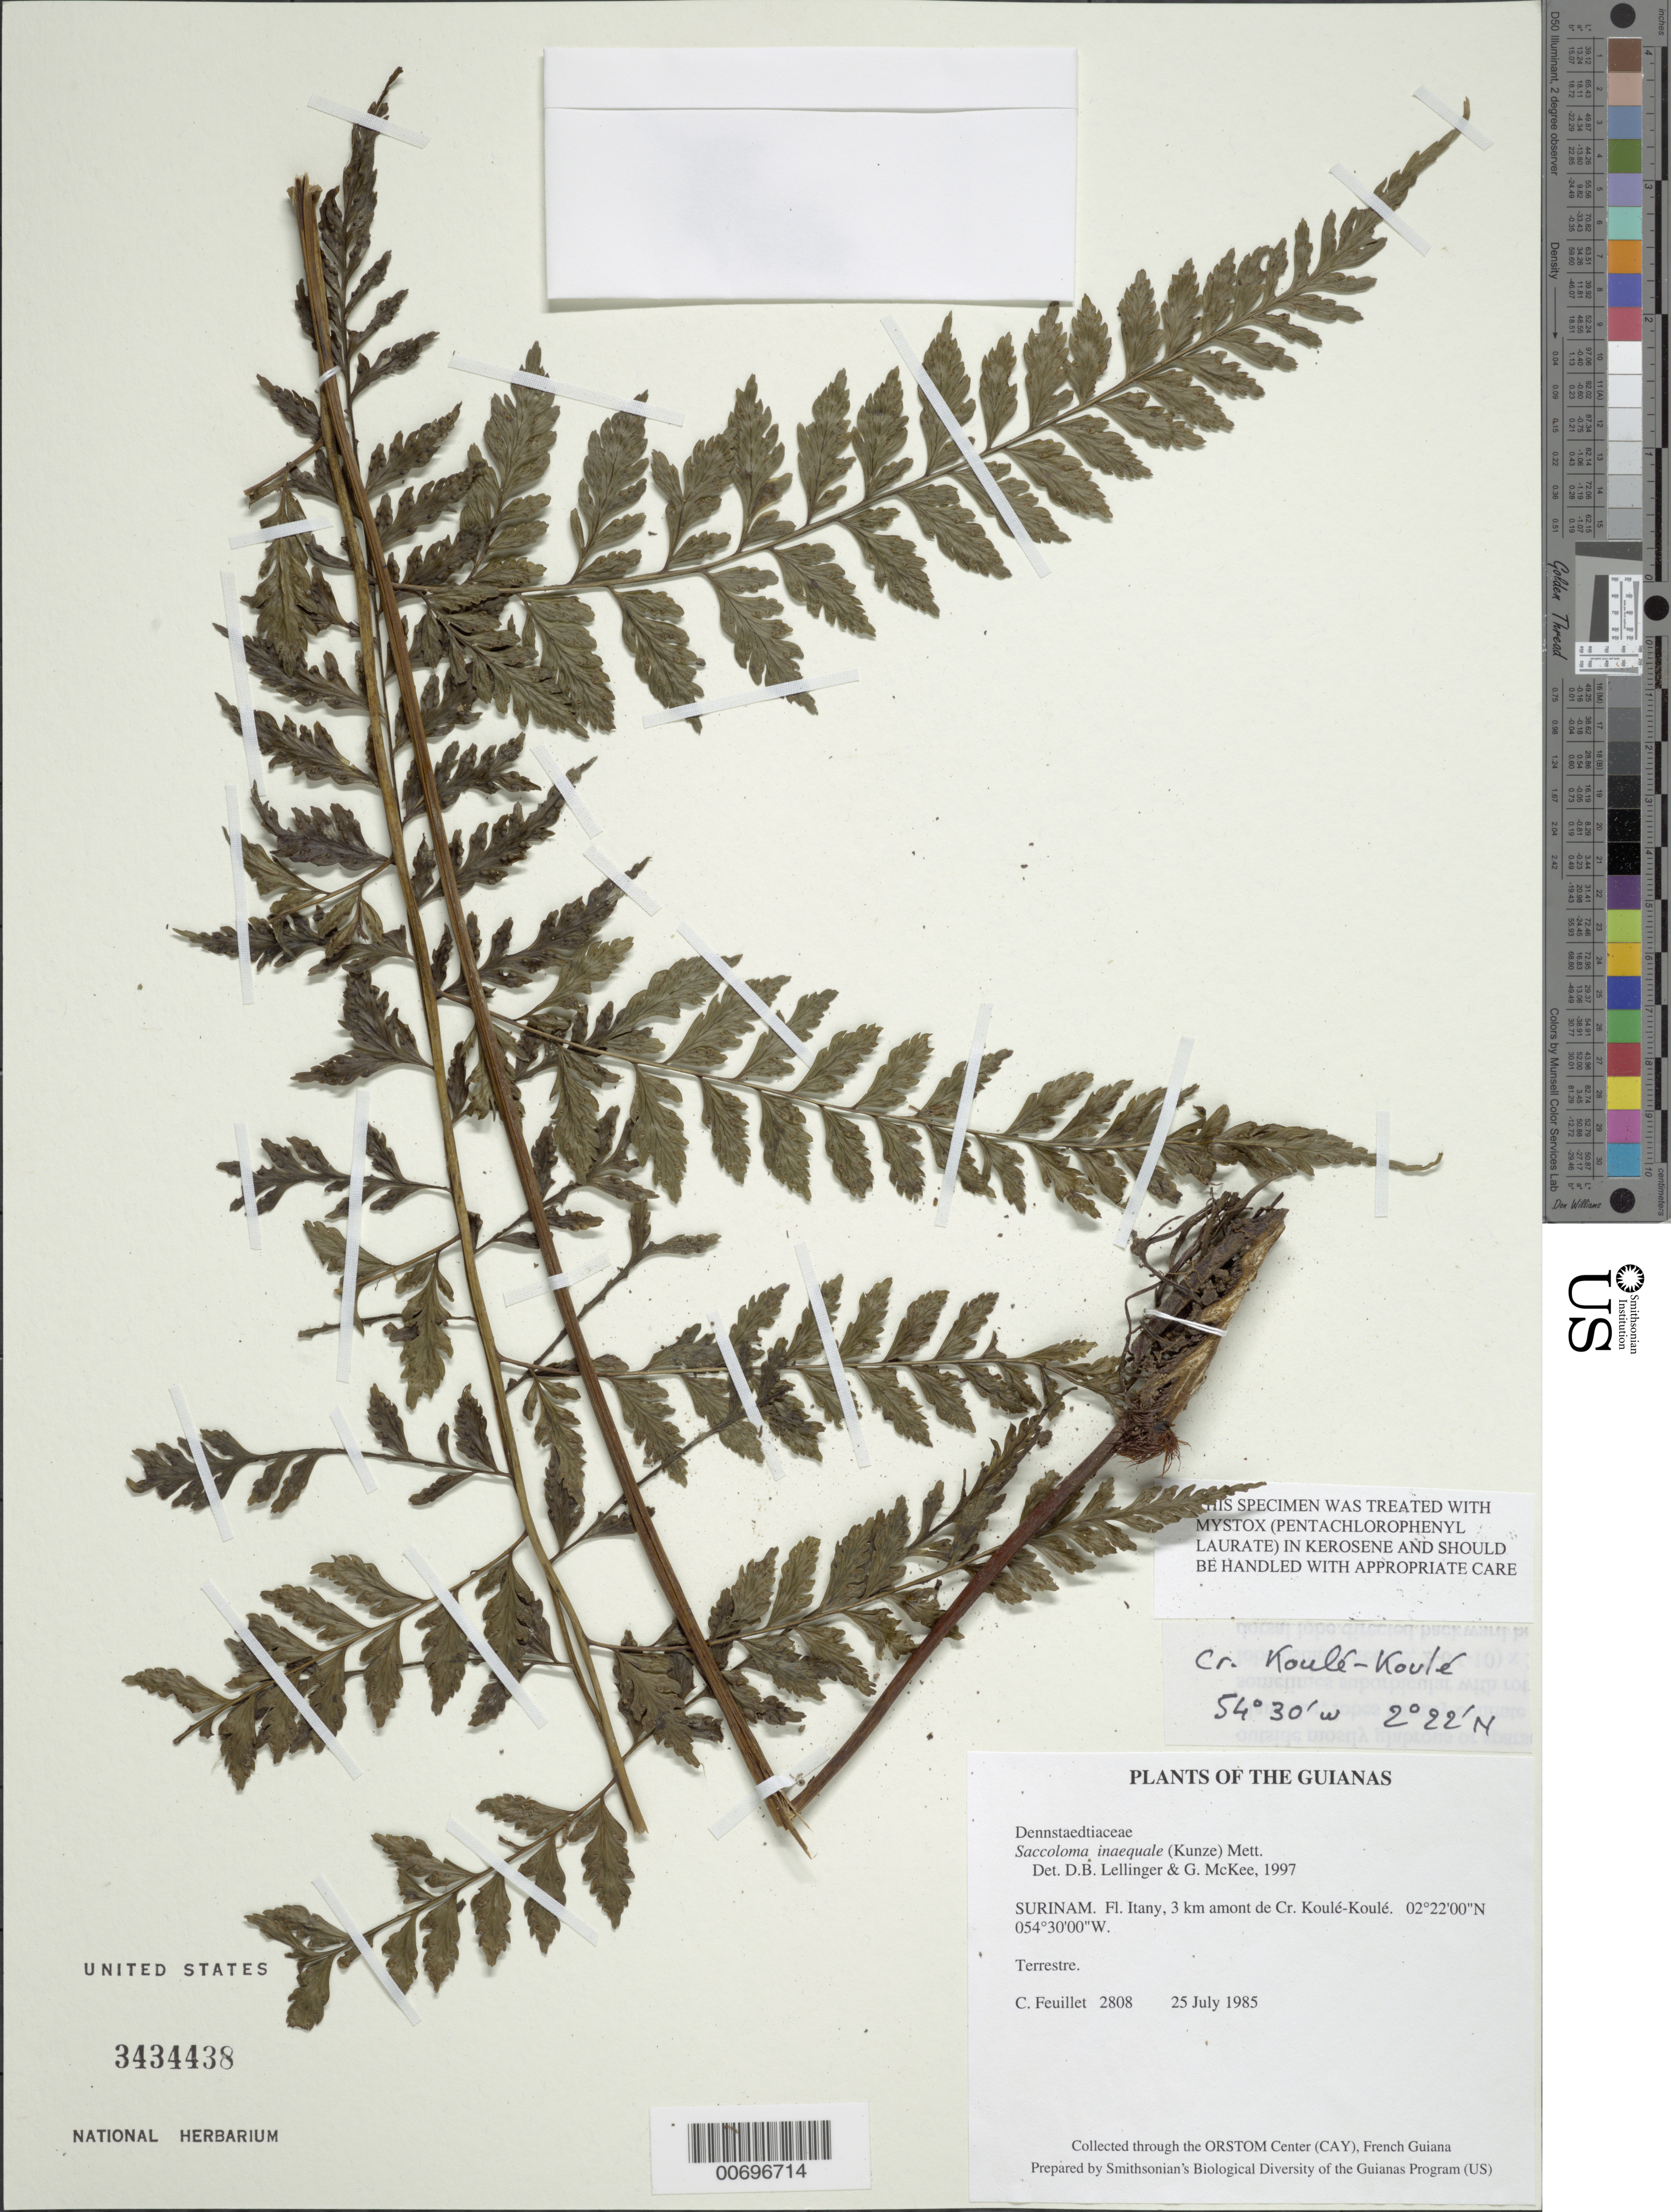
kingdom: Plantae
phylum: Tracheophyta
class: Polypodiopsida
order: Polypodiales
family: Saccolomataceae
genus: Saccoloma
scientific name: Saccoloma inaequale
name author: (Kunze) Mett.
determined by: Lellinger, D. B.; McKee, G. S.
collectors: C. Feuillet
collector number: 2808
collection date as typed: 25 Jul 1985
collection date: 1985-07-25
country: Suriname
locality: Litani R., 3 km amont de Cr. Koulé-Koulé; Rive droite du fleuve Itany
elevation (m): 230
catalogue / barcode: US 3434438